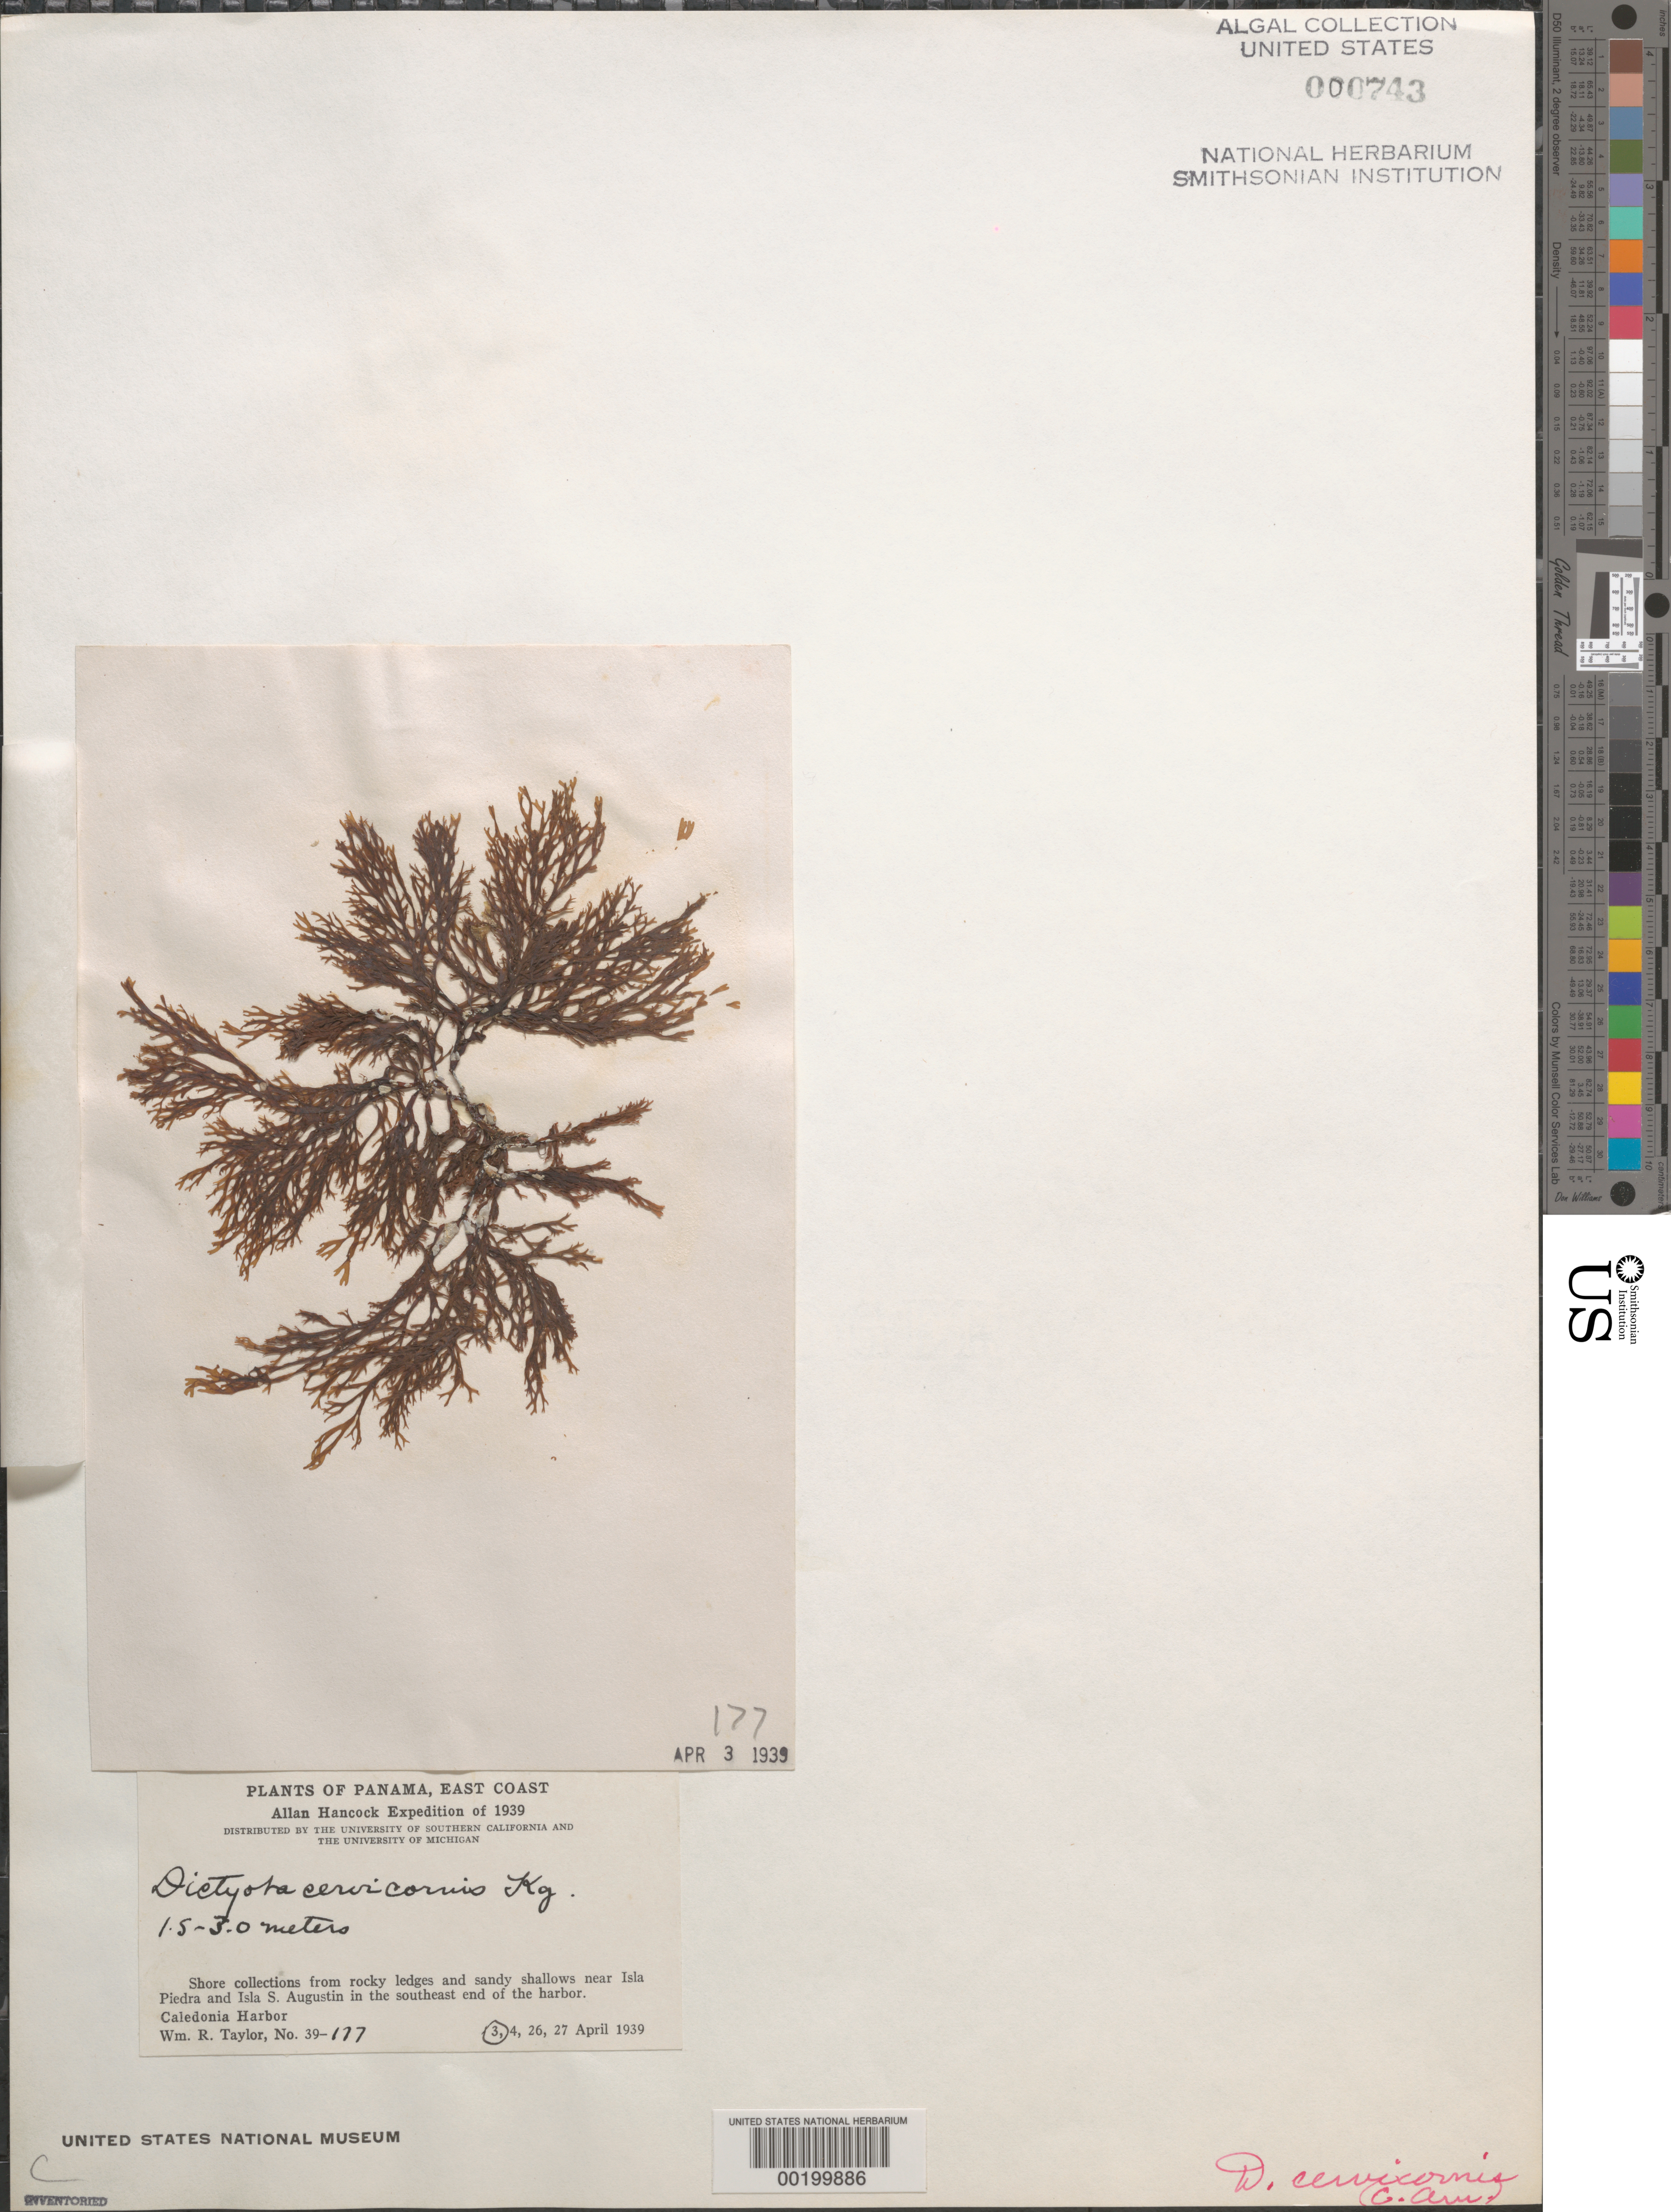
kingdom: Chromista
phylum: Ochrophyta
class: Phaeophyceae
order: Dictyotales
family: Dictyotaceae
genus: Dictyota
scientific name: Dictyota cervicornis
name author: Kütz.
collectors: W. R. Taylor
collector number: WRT 39-117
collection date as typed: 03 Apr 1939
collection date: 1939-04-03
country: Panama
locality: Southeast Caledonia Harbor, near Isla Piedra and Isla San Augustin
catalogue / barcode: US 743